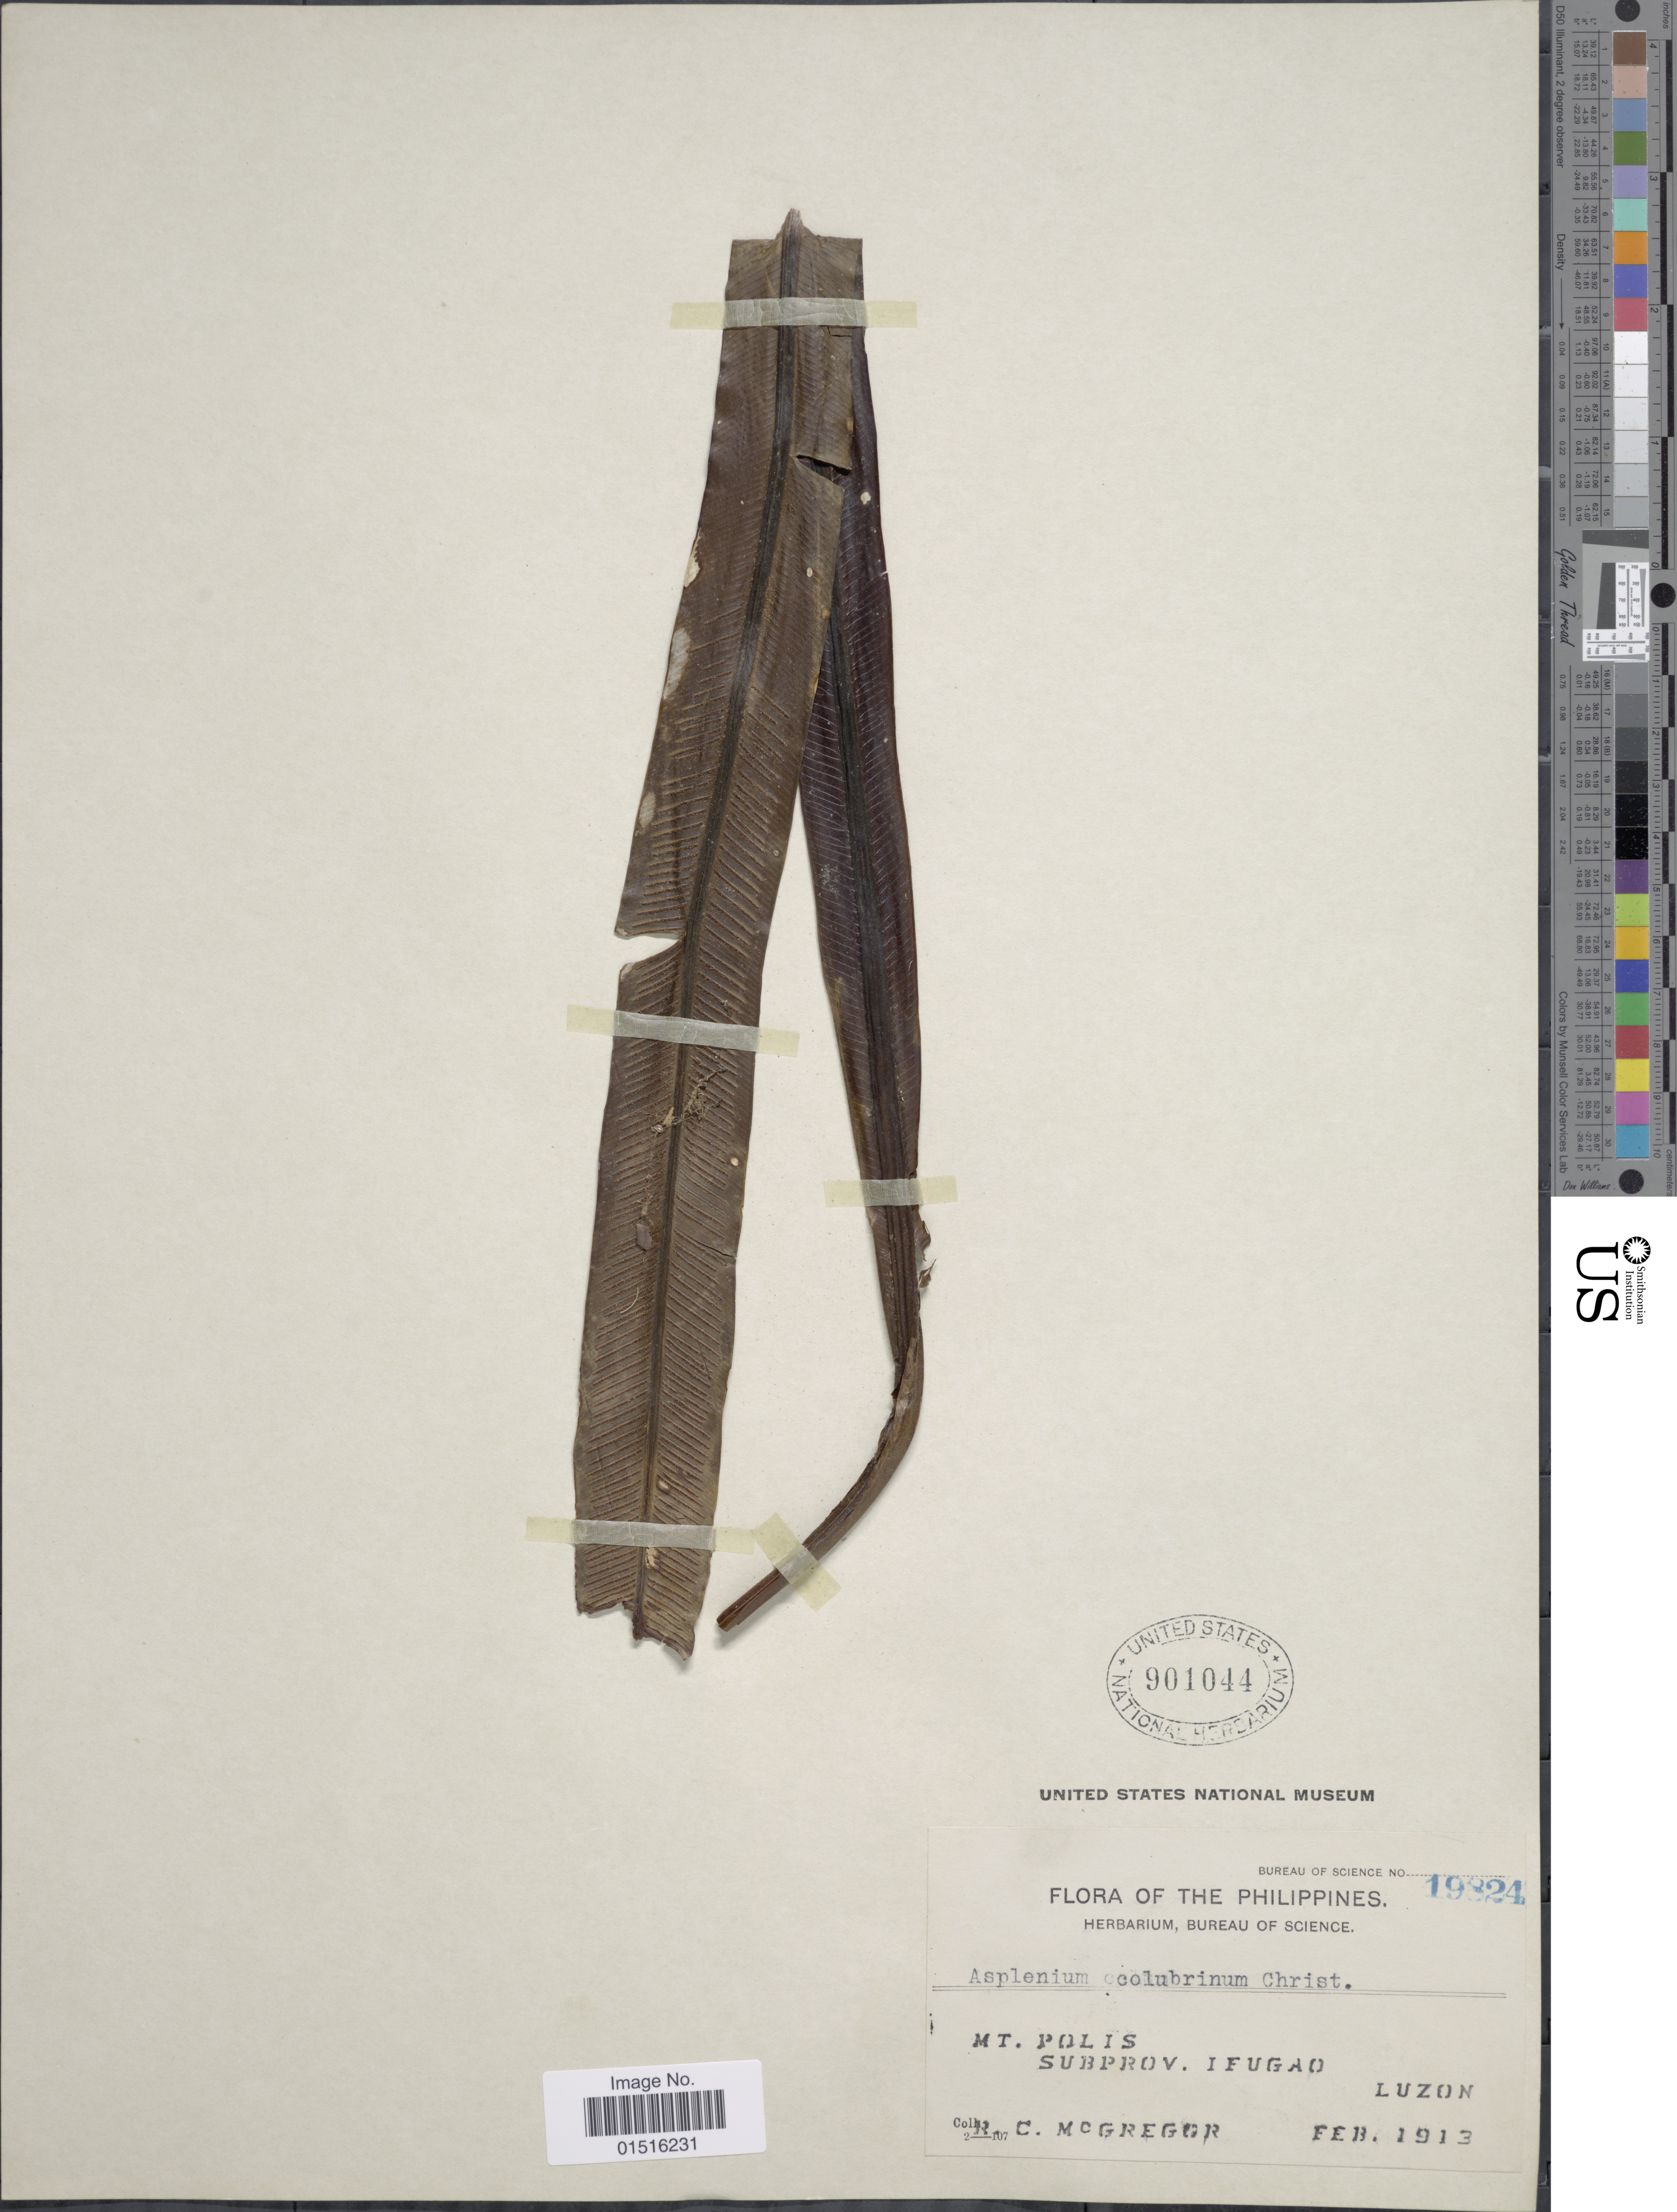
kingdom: Plantae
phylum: Tracheophyta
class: Polypodiopsida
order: Polypodiales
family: Aspleniaceae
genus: Asplenium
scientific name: Asplenium colubrinum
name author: Christ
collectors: R. C. McGregor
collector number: Bureau of Science 19824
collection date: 1913-02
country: Philippines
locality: Mt. Polis, Subprov. Ifugao, Luzon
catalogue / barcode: US 901044